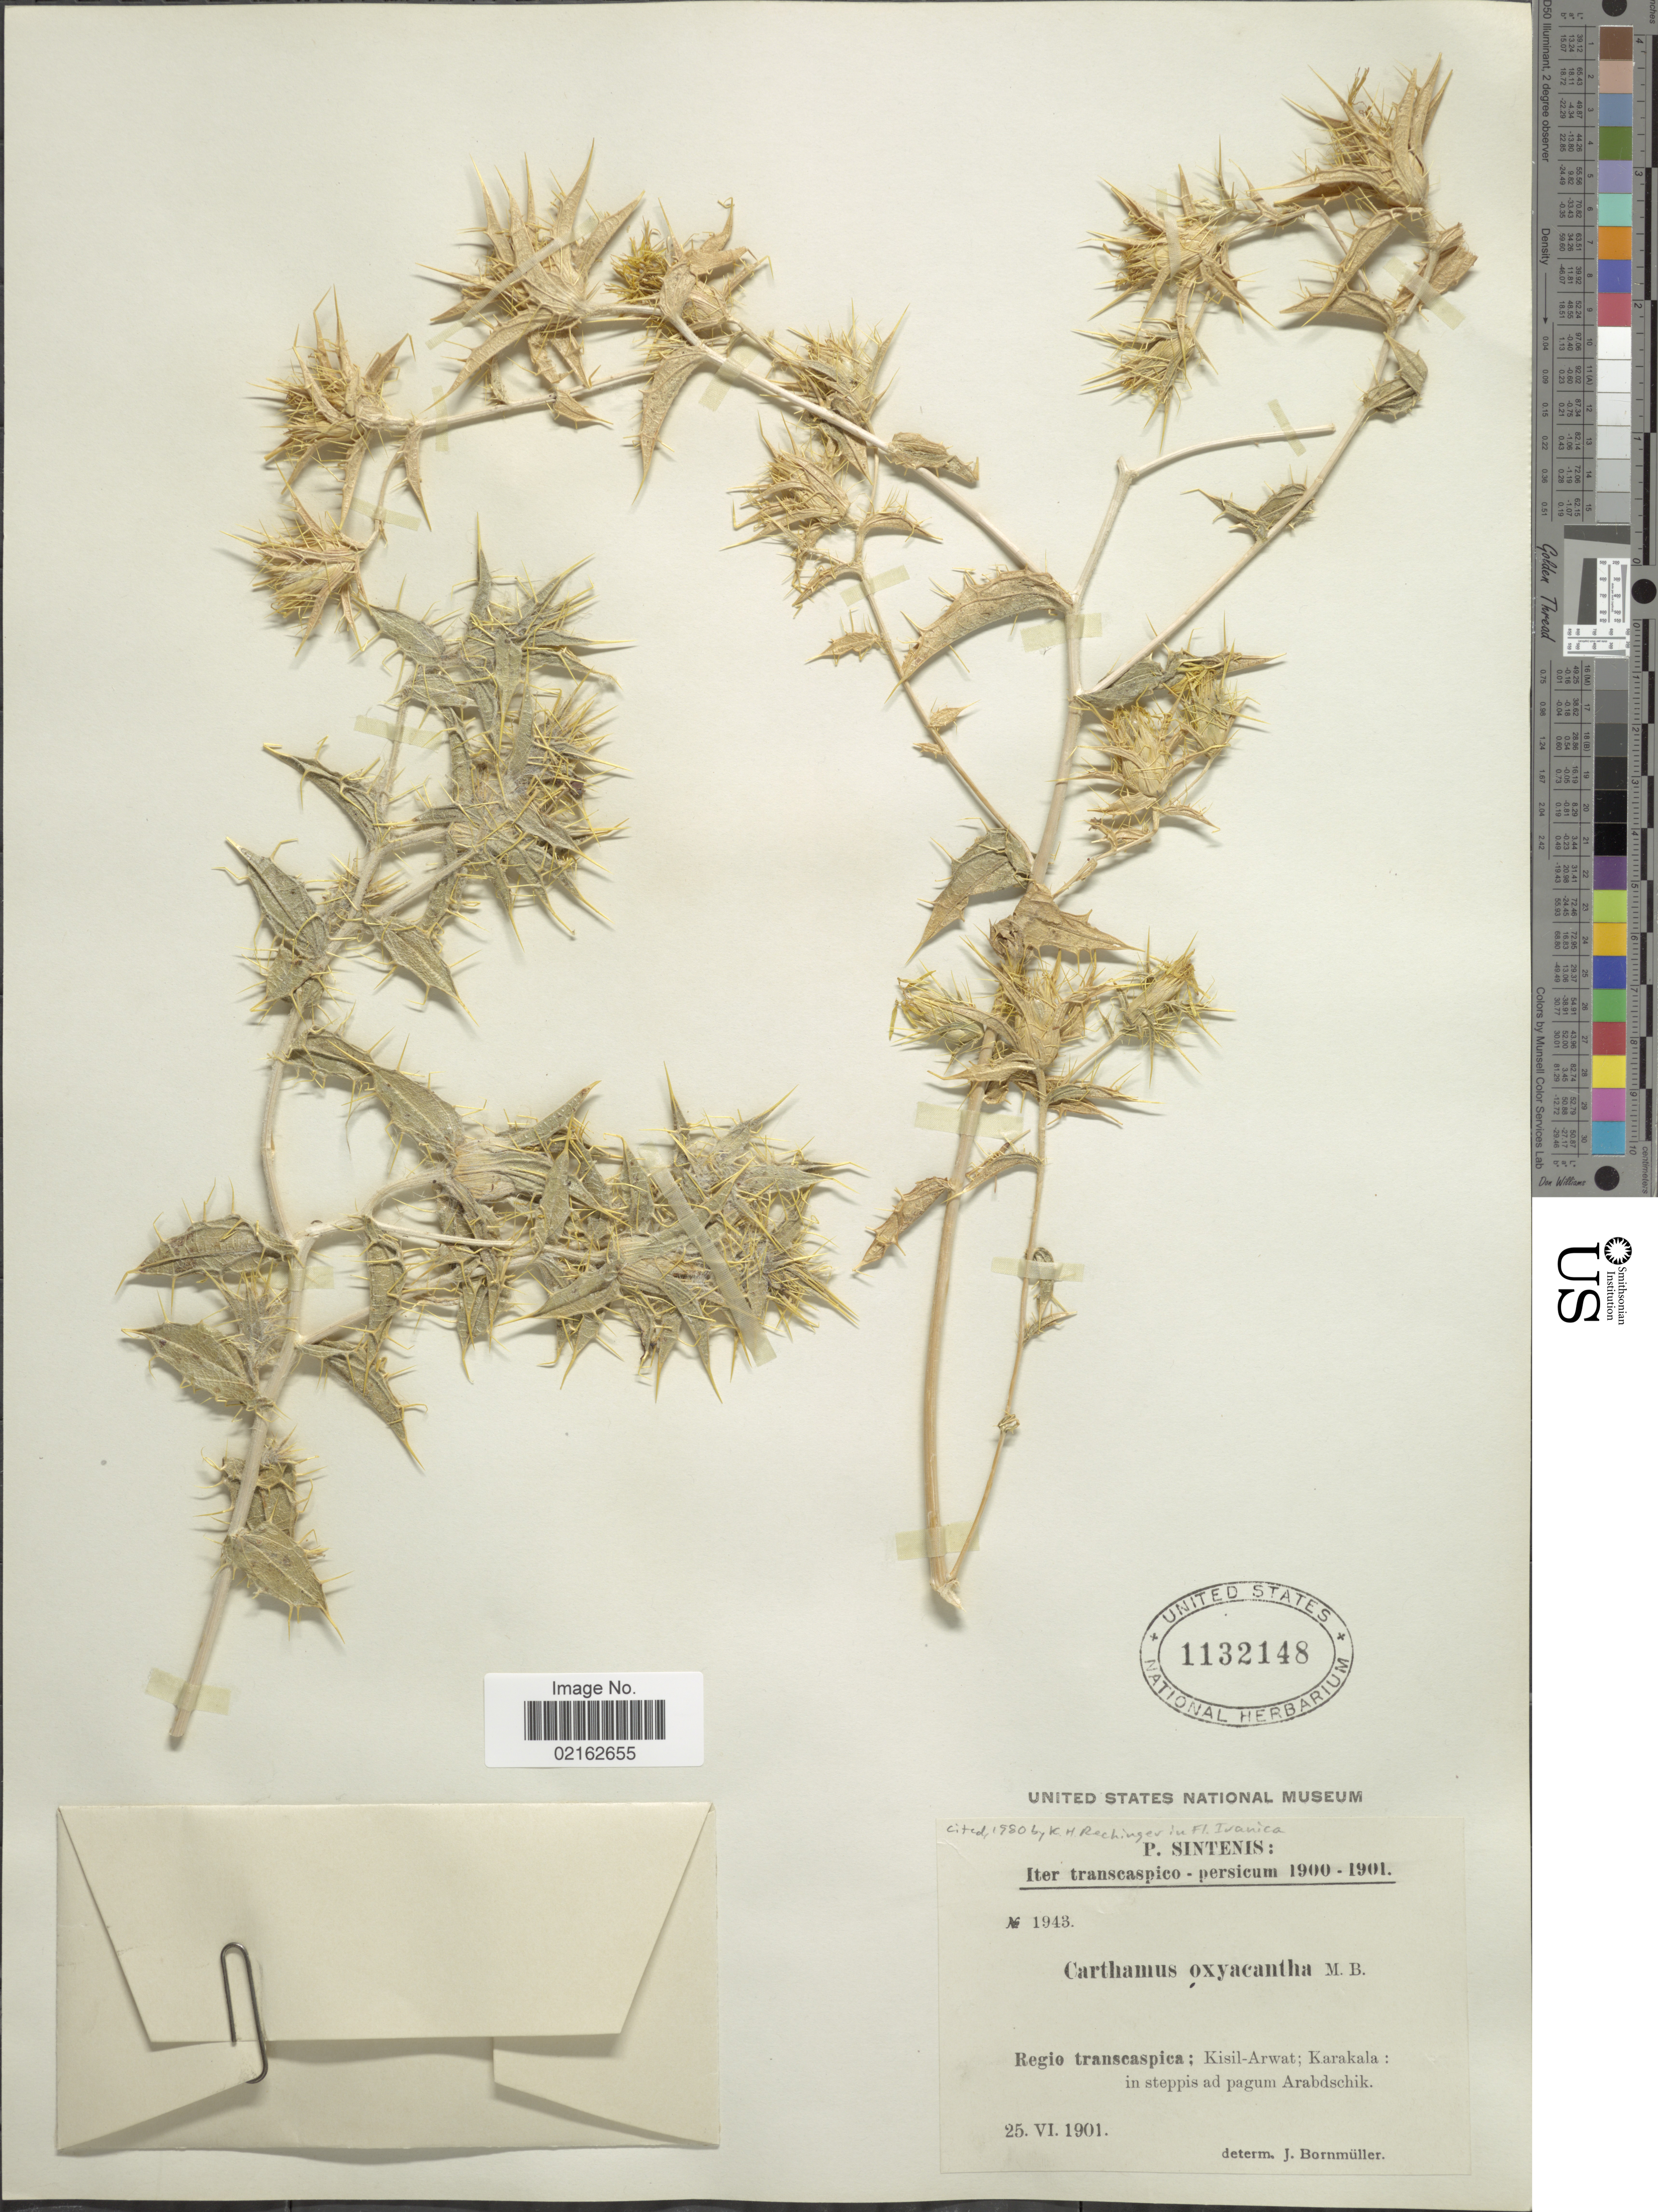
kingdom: Plantae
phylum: Tracheophyta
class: Magnoliopsida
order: Asterales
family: Asteraceae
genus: Carthamus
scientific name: Carthamus oxyacantha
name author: M. Bieb.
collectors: P. Sintenis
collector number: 1943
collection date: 1901-06-25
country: Turkmenistan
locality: Transcaspico-persicum, Regio transcaspico, Kisil-Arwat, Karakala, ad pagum Arabdschik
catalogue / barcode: US 1132148